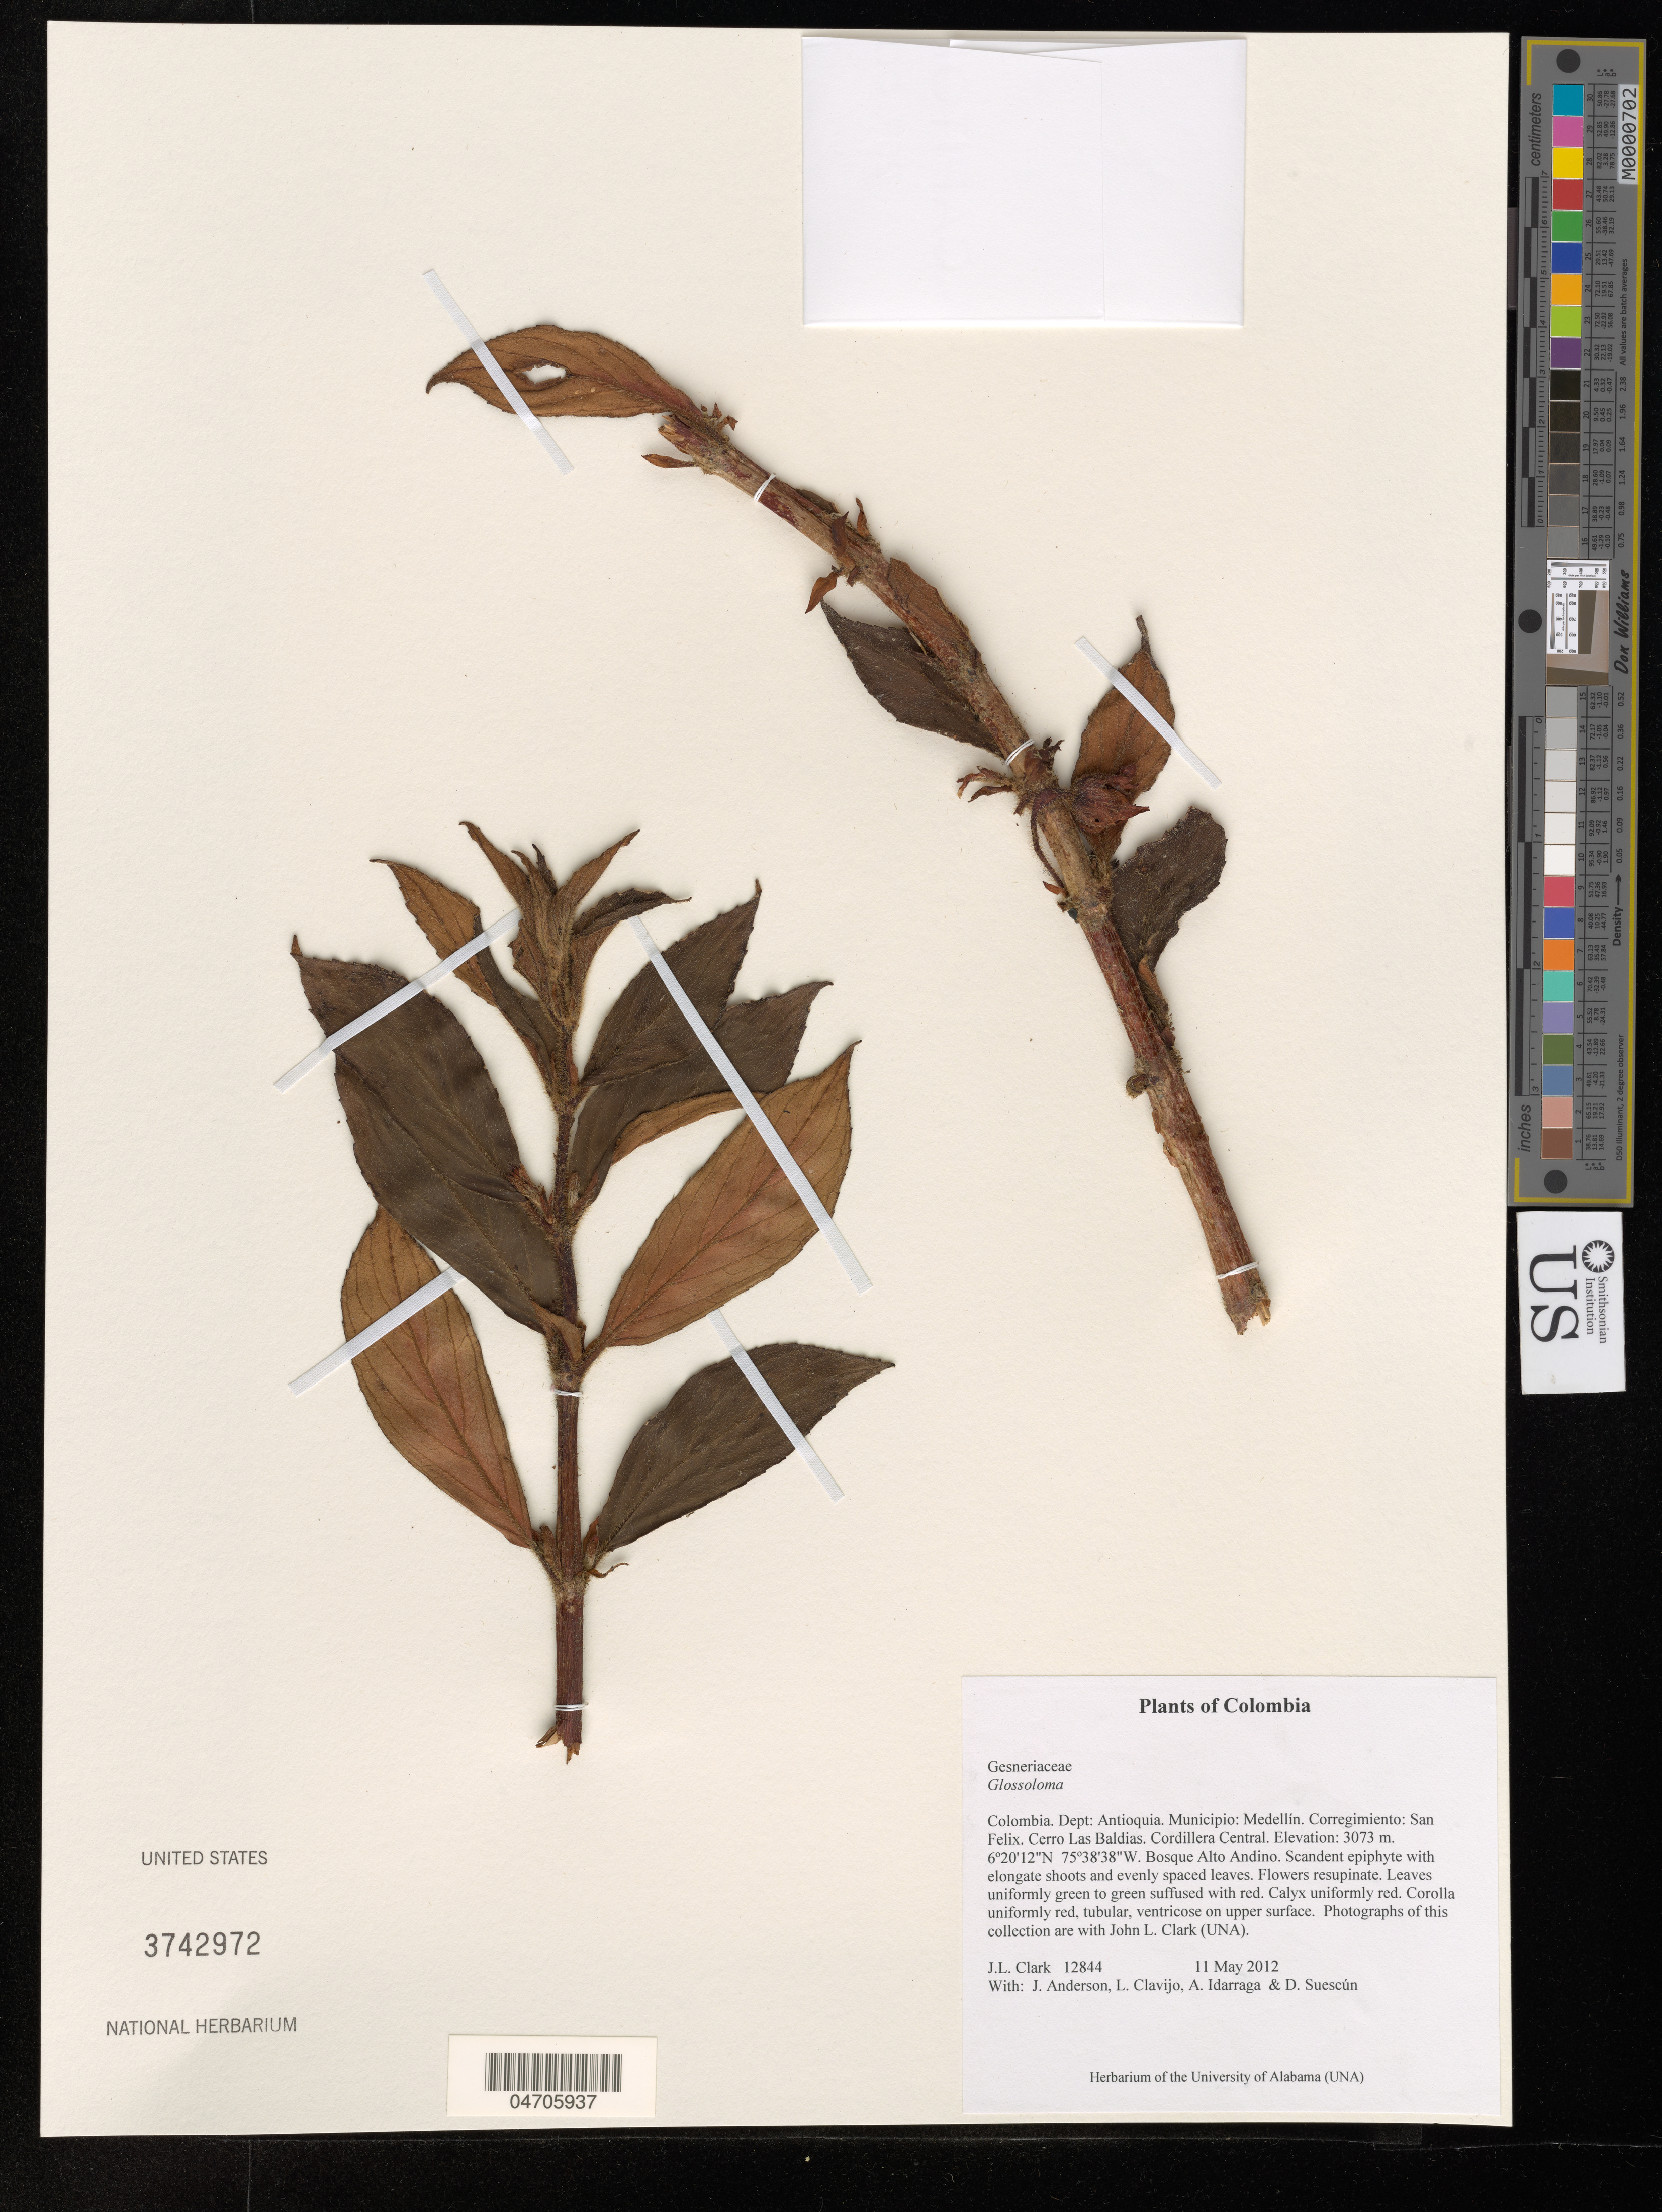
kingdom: Plantae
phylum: Tracheophyta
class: Magnoliopsida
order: Lamiales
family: Gesneriaceae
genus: Glossoloma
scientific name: Glossoloma sp.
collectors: J. L. Clark, J. Anderson, L. Clavijo, A. Idarraga & D. Suescún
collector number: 12844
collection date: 2012-05-11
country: Colombia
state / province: Antioquia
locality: Dept: Antioquia. Municipio: Medellín. Corregimiento: San Felix. Cerro Las Baldias. Cordillera Central. Bosque Alto Andino.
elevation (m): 3073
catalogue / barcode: US 3742972